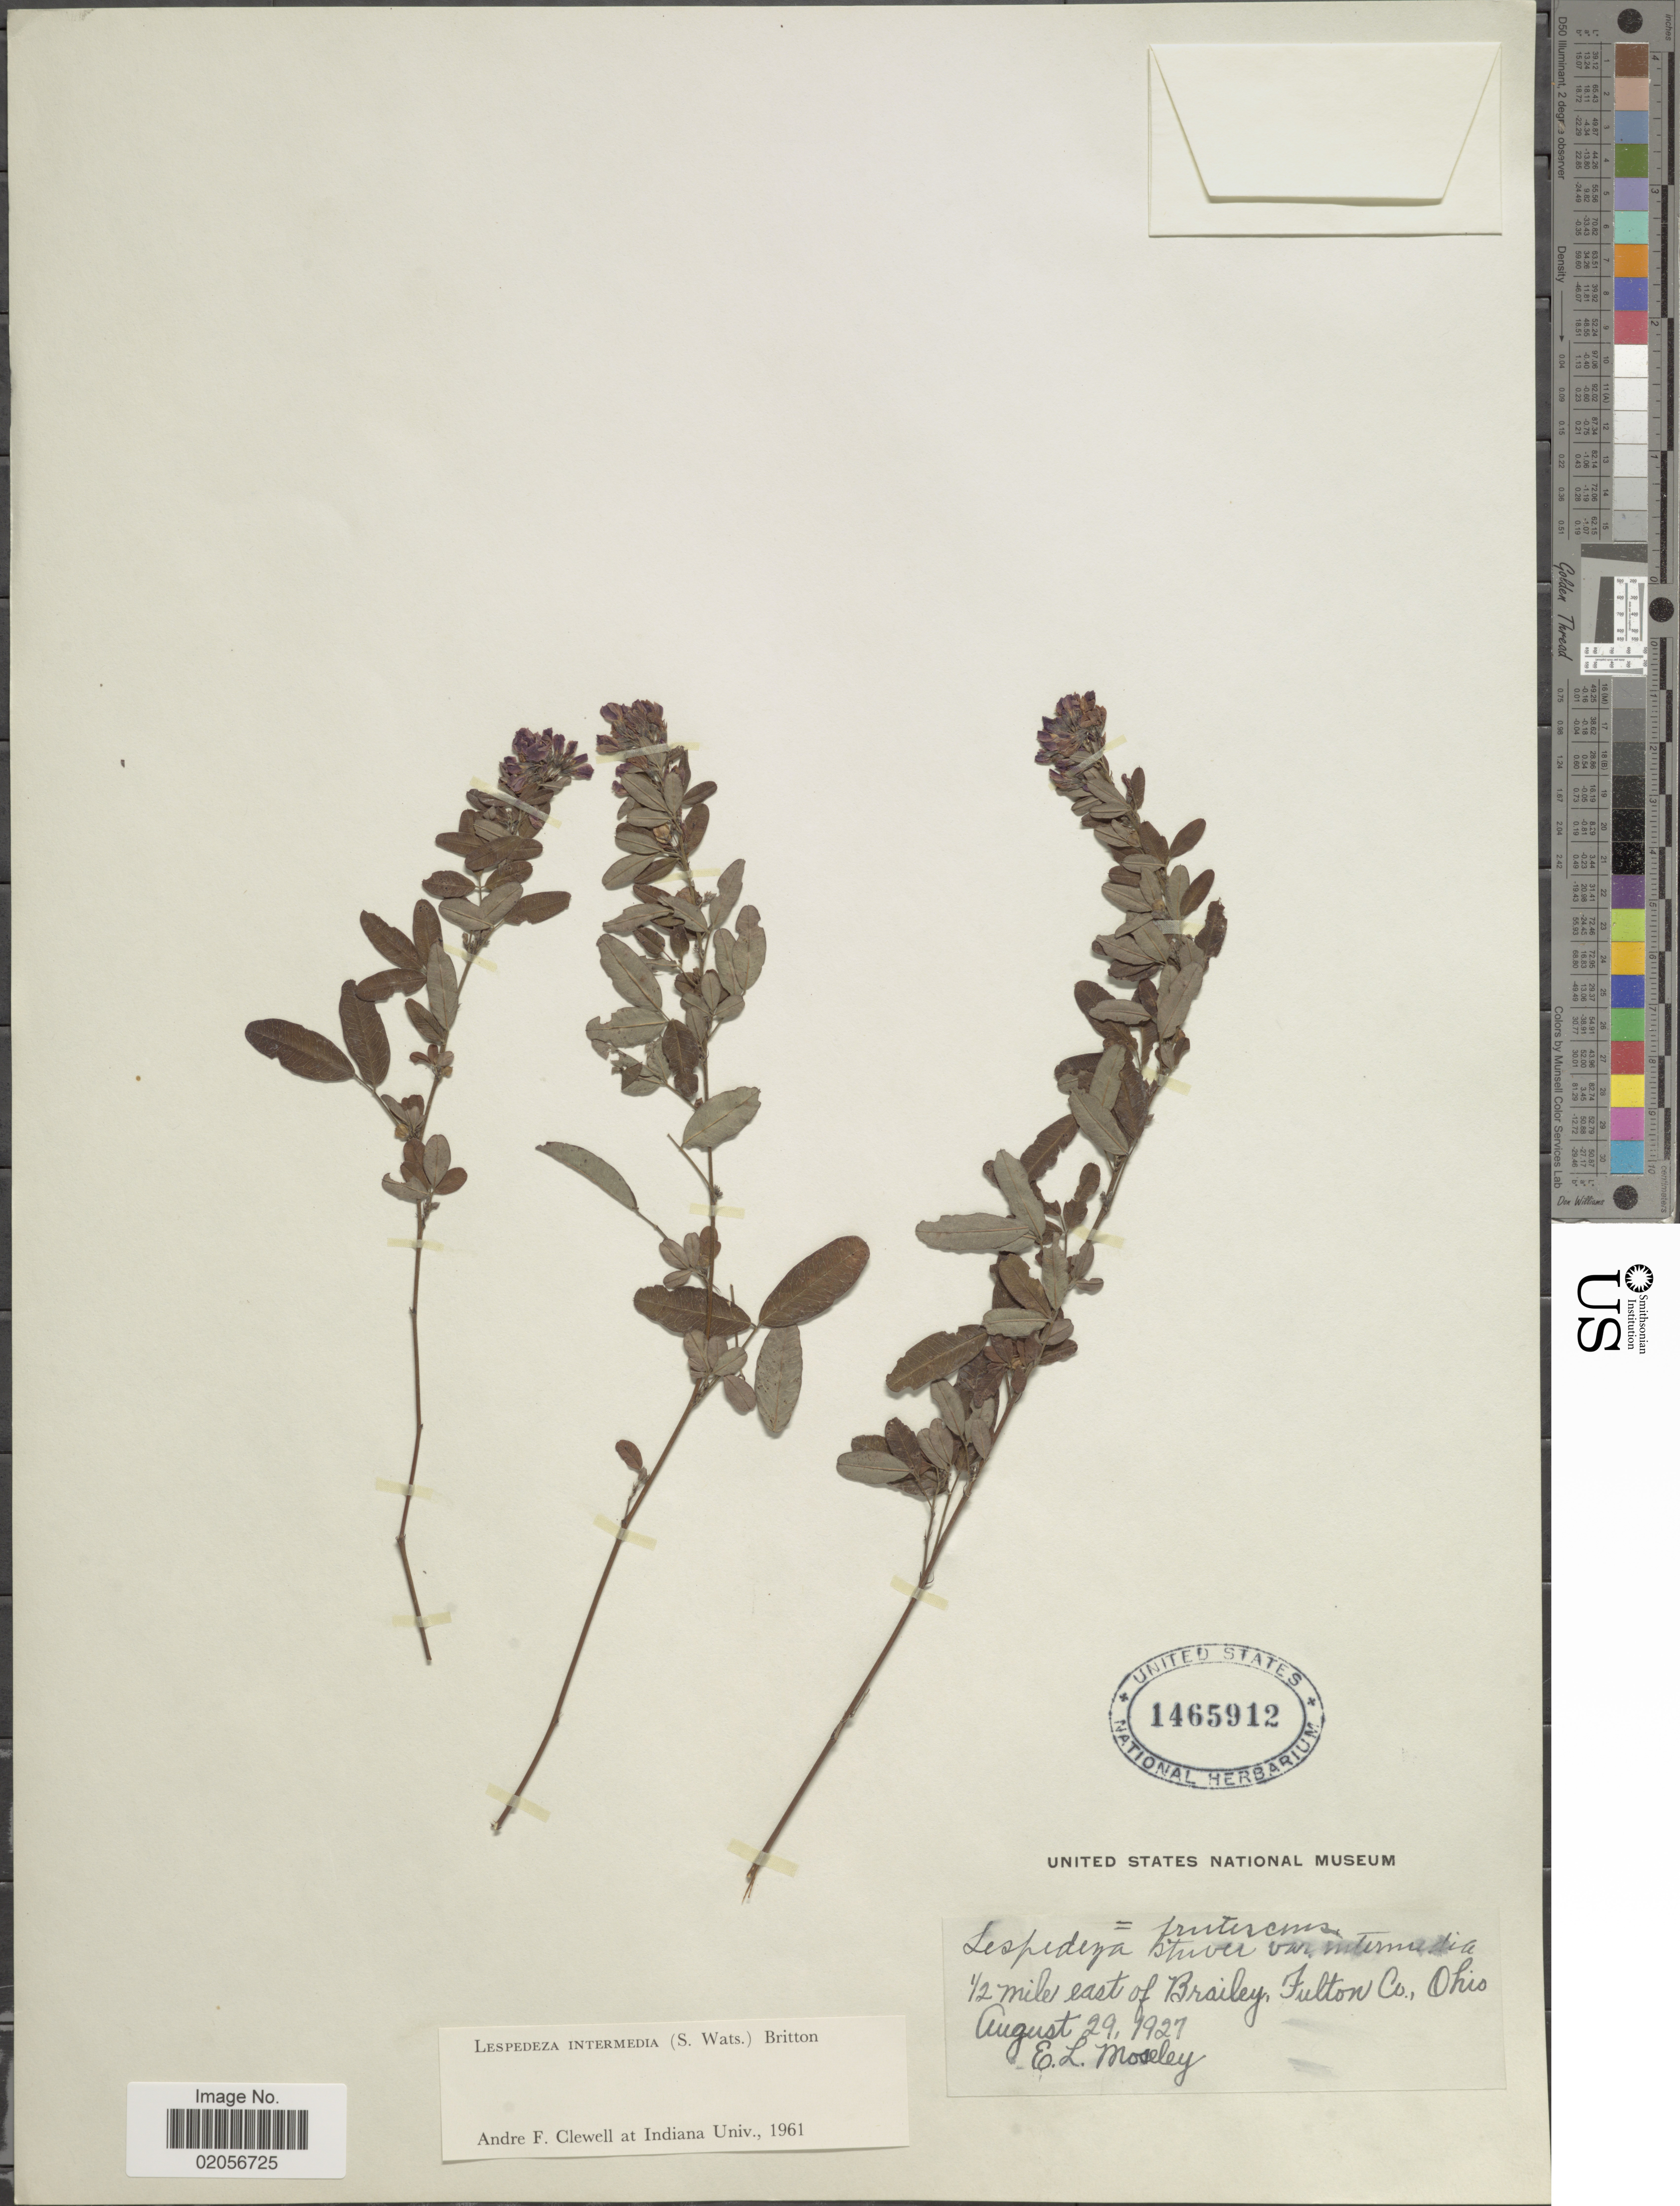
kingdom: Plantae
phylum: Tracheophyta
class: Magnoliopsida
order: Fabales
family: Fabaceae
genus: Lespedeza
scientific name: Lespedeza intermedia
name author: (S. Watson) Britton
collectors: E. Moseley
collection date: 1927-08-29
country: United States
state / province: Ohio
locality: ½ mile east of Brailey, Fulton Co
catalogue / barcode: US 1465912